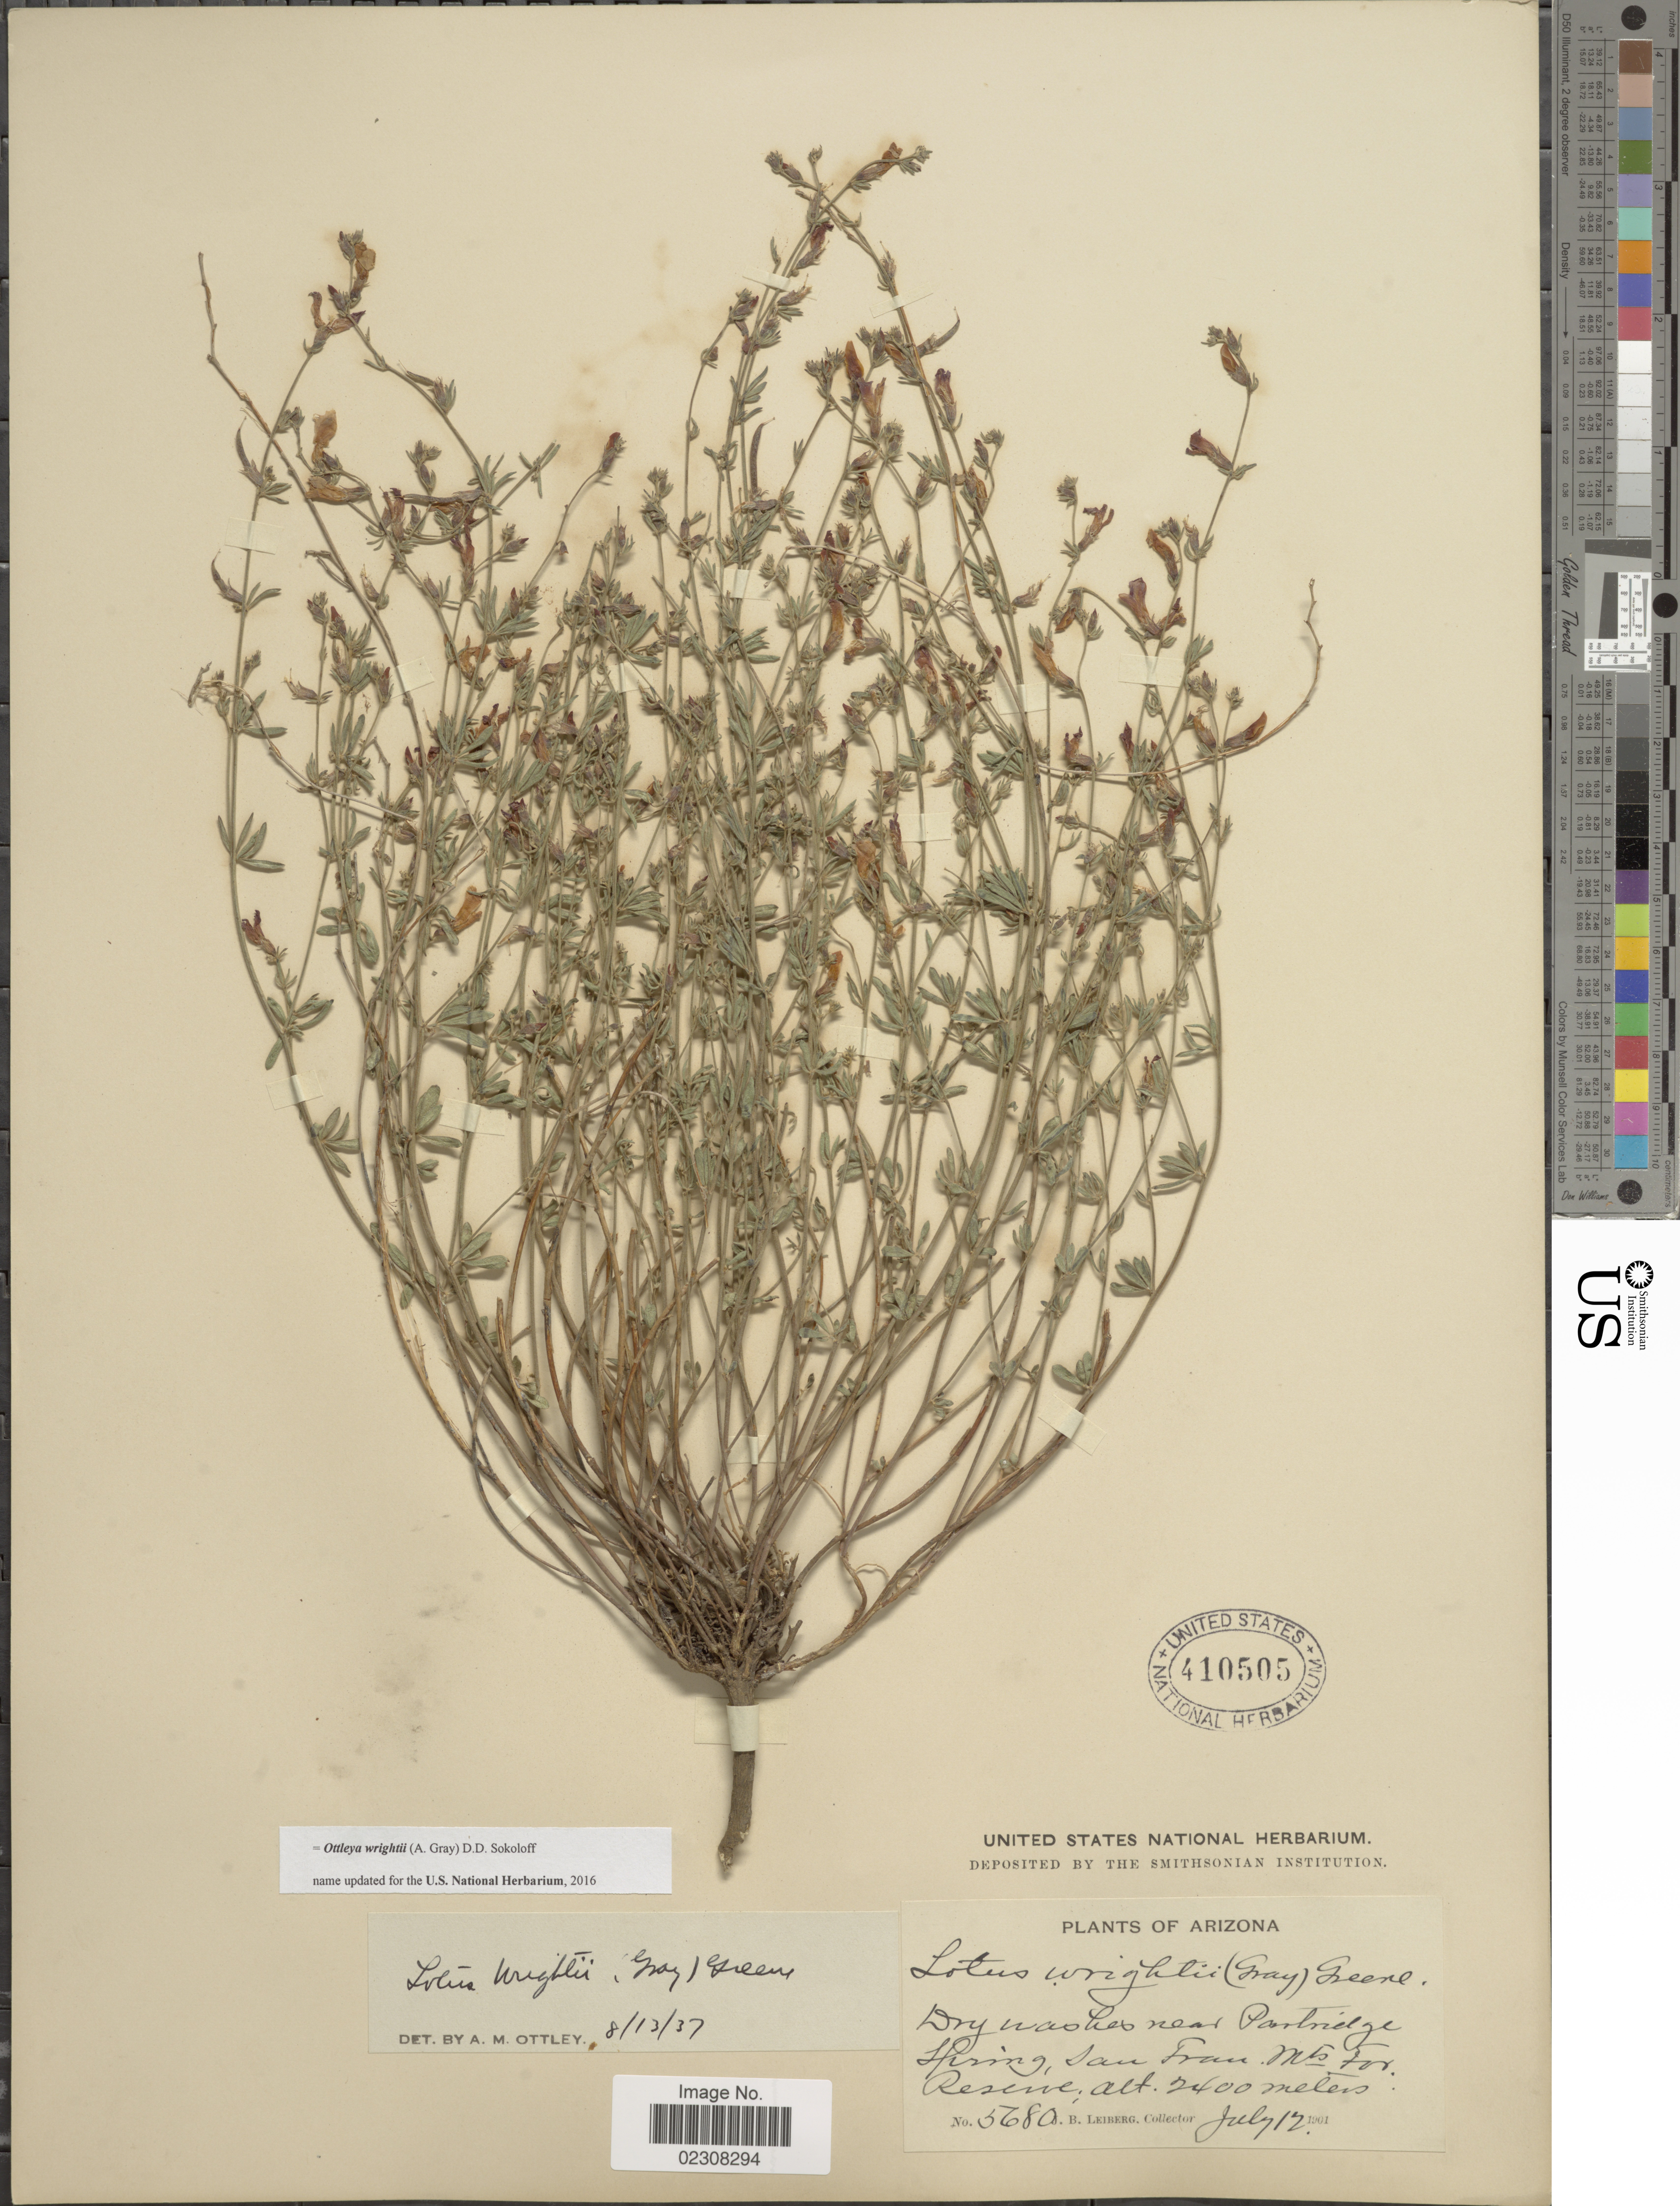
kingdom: Plantae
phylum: Tracheophyta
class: Magnoliopsida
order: Fabales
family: Fabaceae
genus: Ottleya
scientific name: Ottleya wrightii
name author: (A. Gray) D.D. Sokoloff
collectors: J. B. Leiberg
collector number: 5680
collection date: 1901-07-12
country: United States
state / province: Arizona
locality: Dry washes near Partridge Spring, San Fran. Mts. For. Reserve [San Francisco Mountains Forest Reserve]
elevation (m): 2400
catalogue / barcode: US 410505